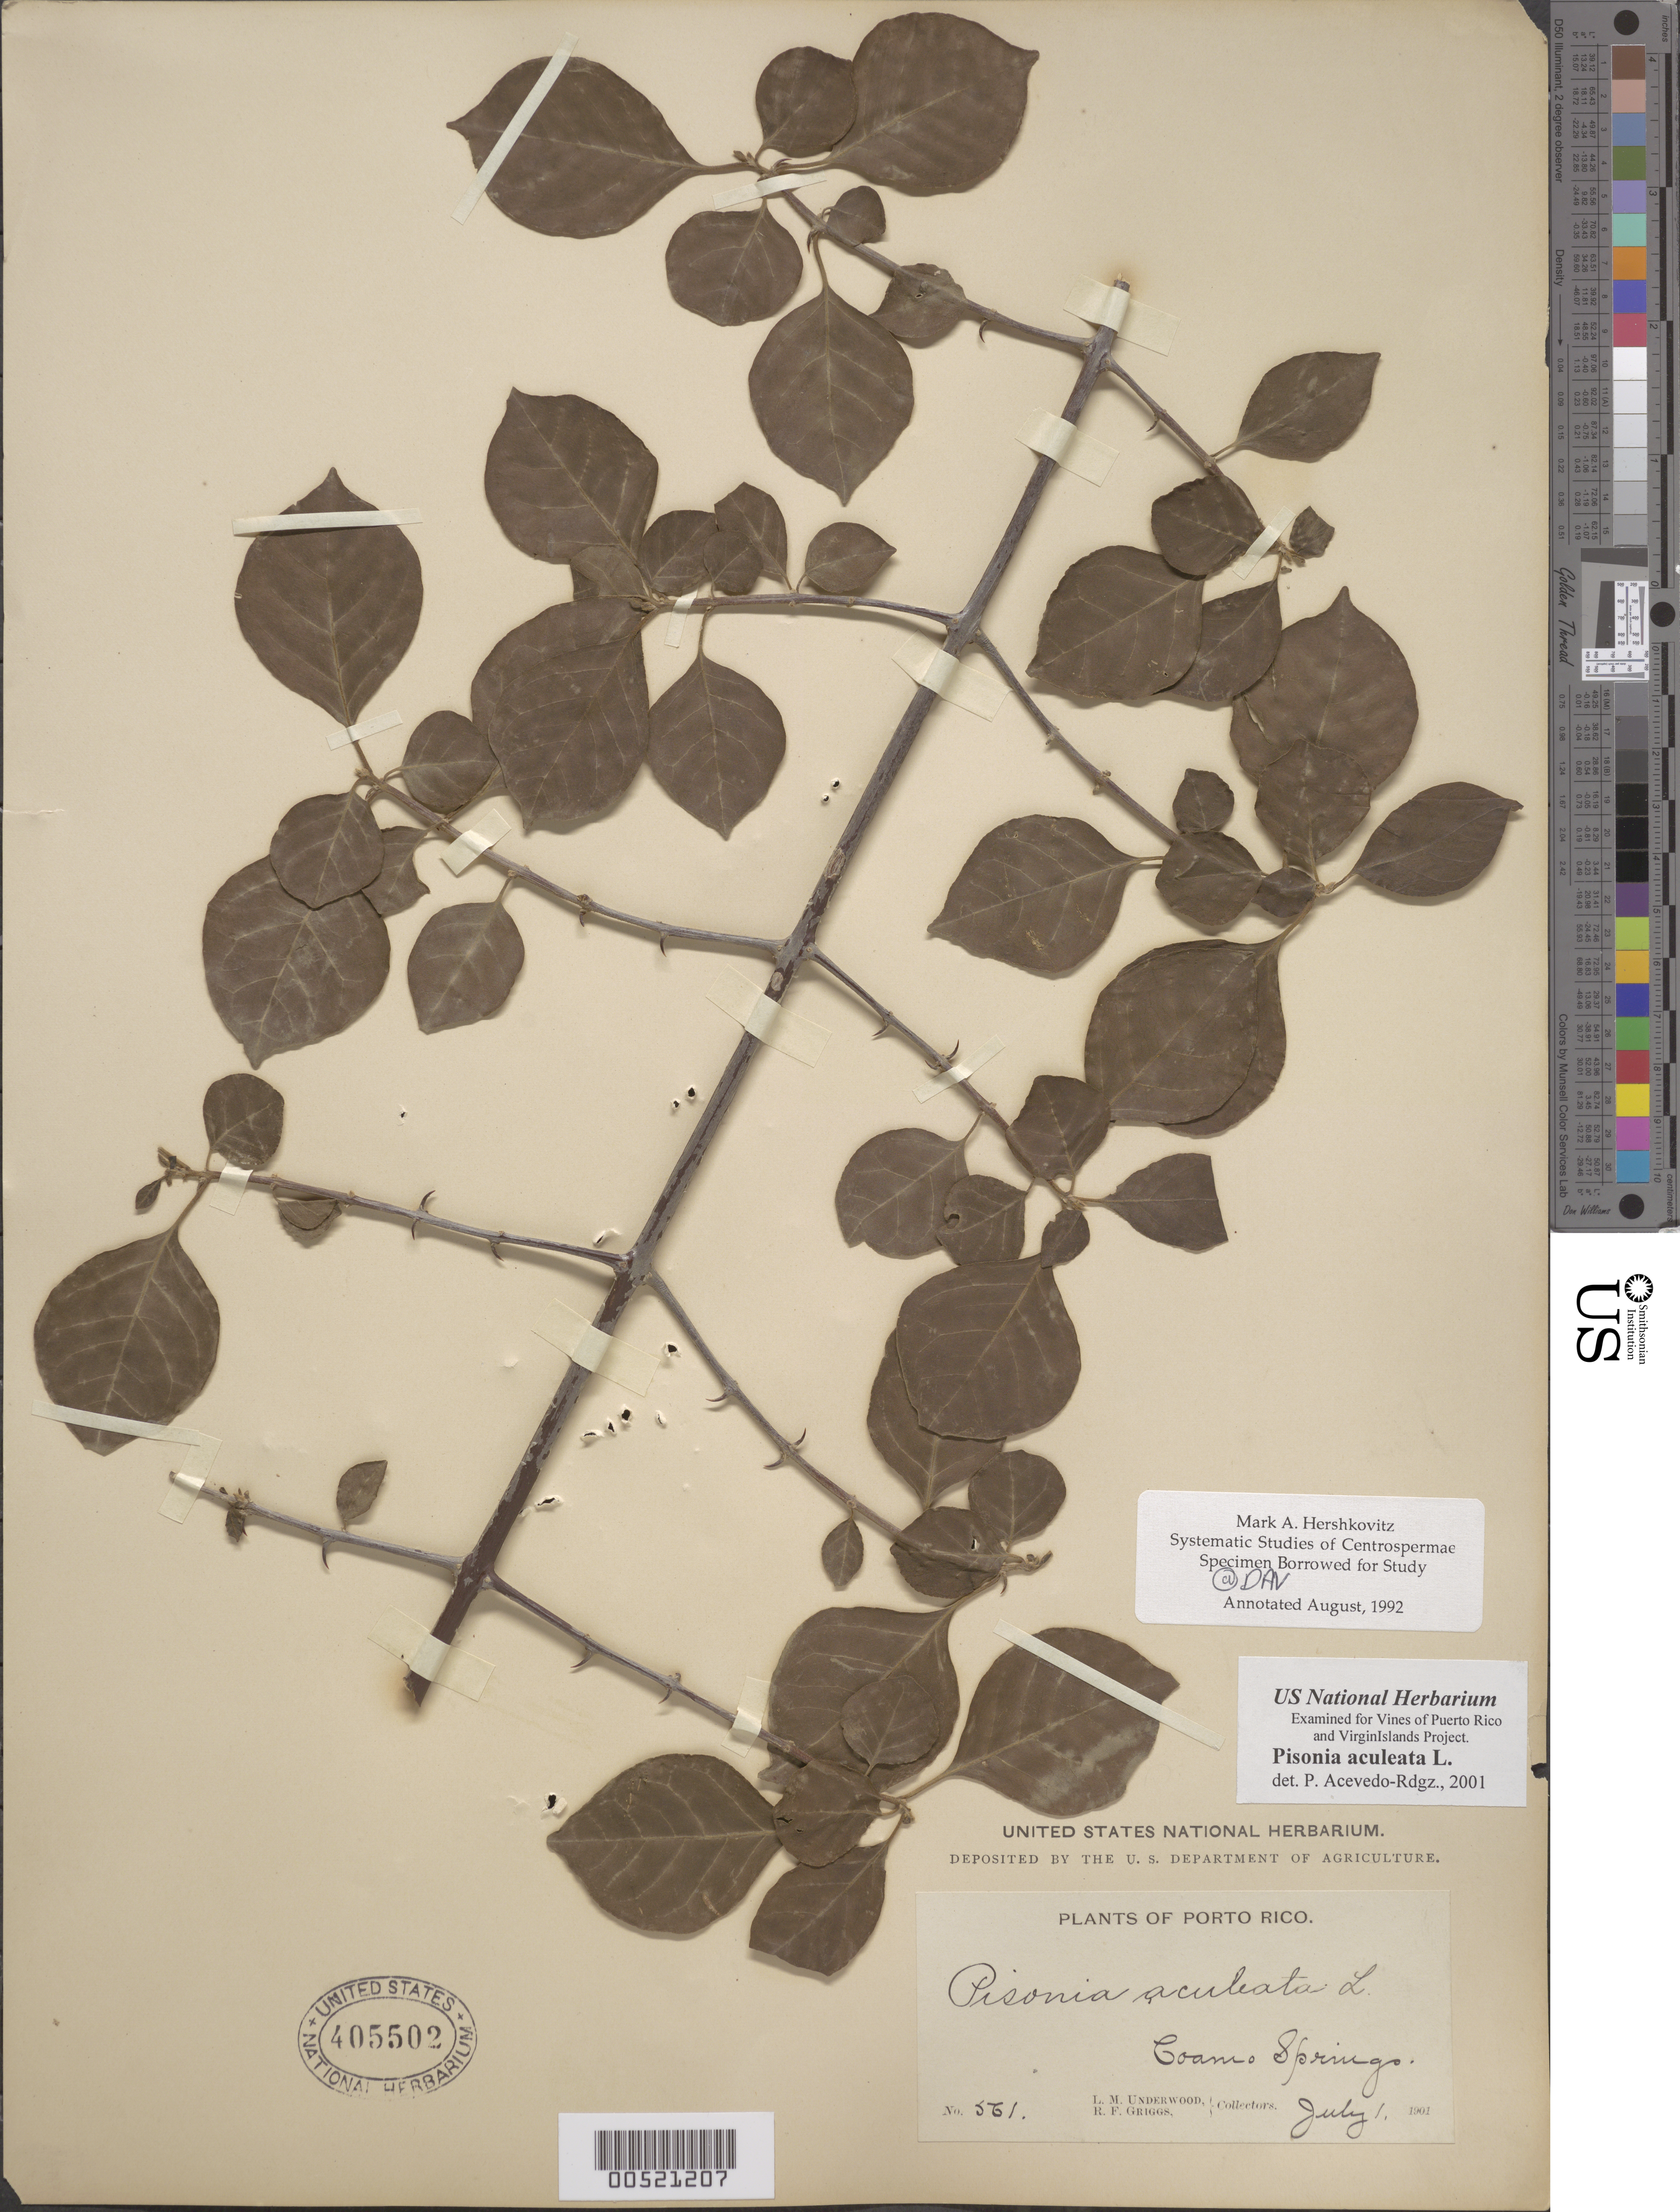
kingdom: Plantae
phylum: Tracheophyta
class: Magnoliopsida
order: Caryophyllales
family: Nyctaginaceae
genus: Pisonia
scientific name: Pisonia aculeata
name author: L.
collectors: L. M. Underwood & R. F. Griggs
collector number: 561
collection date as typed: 01 Jul 1901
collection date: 1901-07-01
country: Puerto Rico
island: Greater Antilles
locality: Coamo Springs.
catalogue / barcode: US 405502